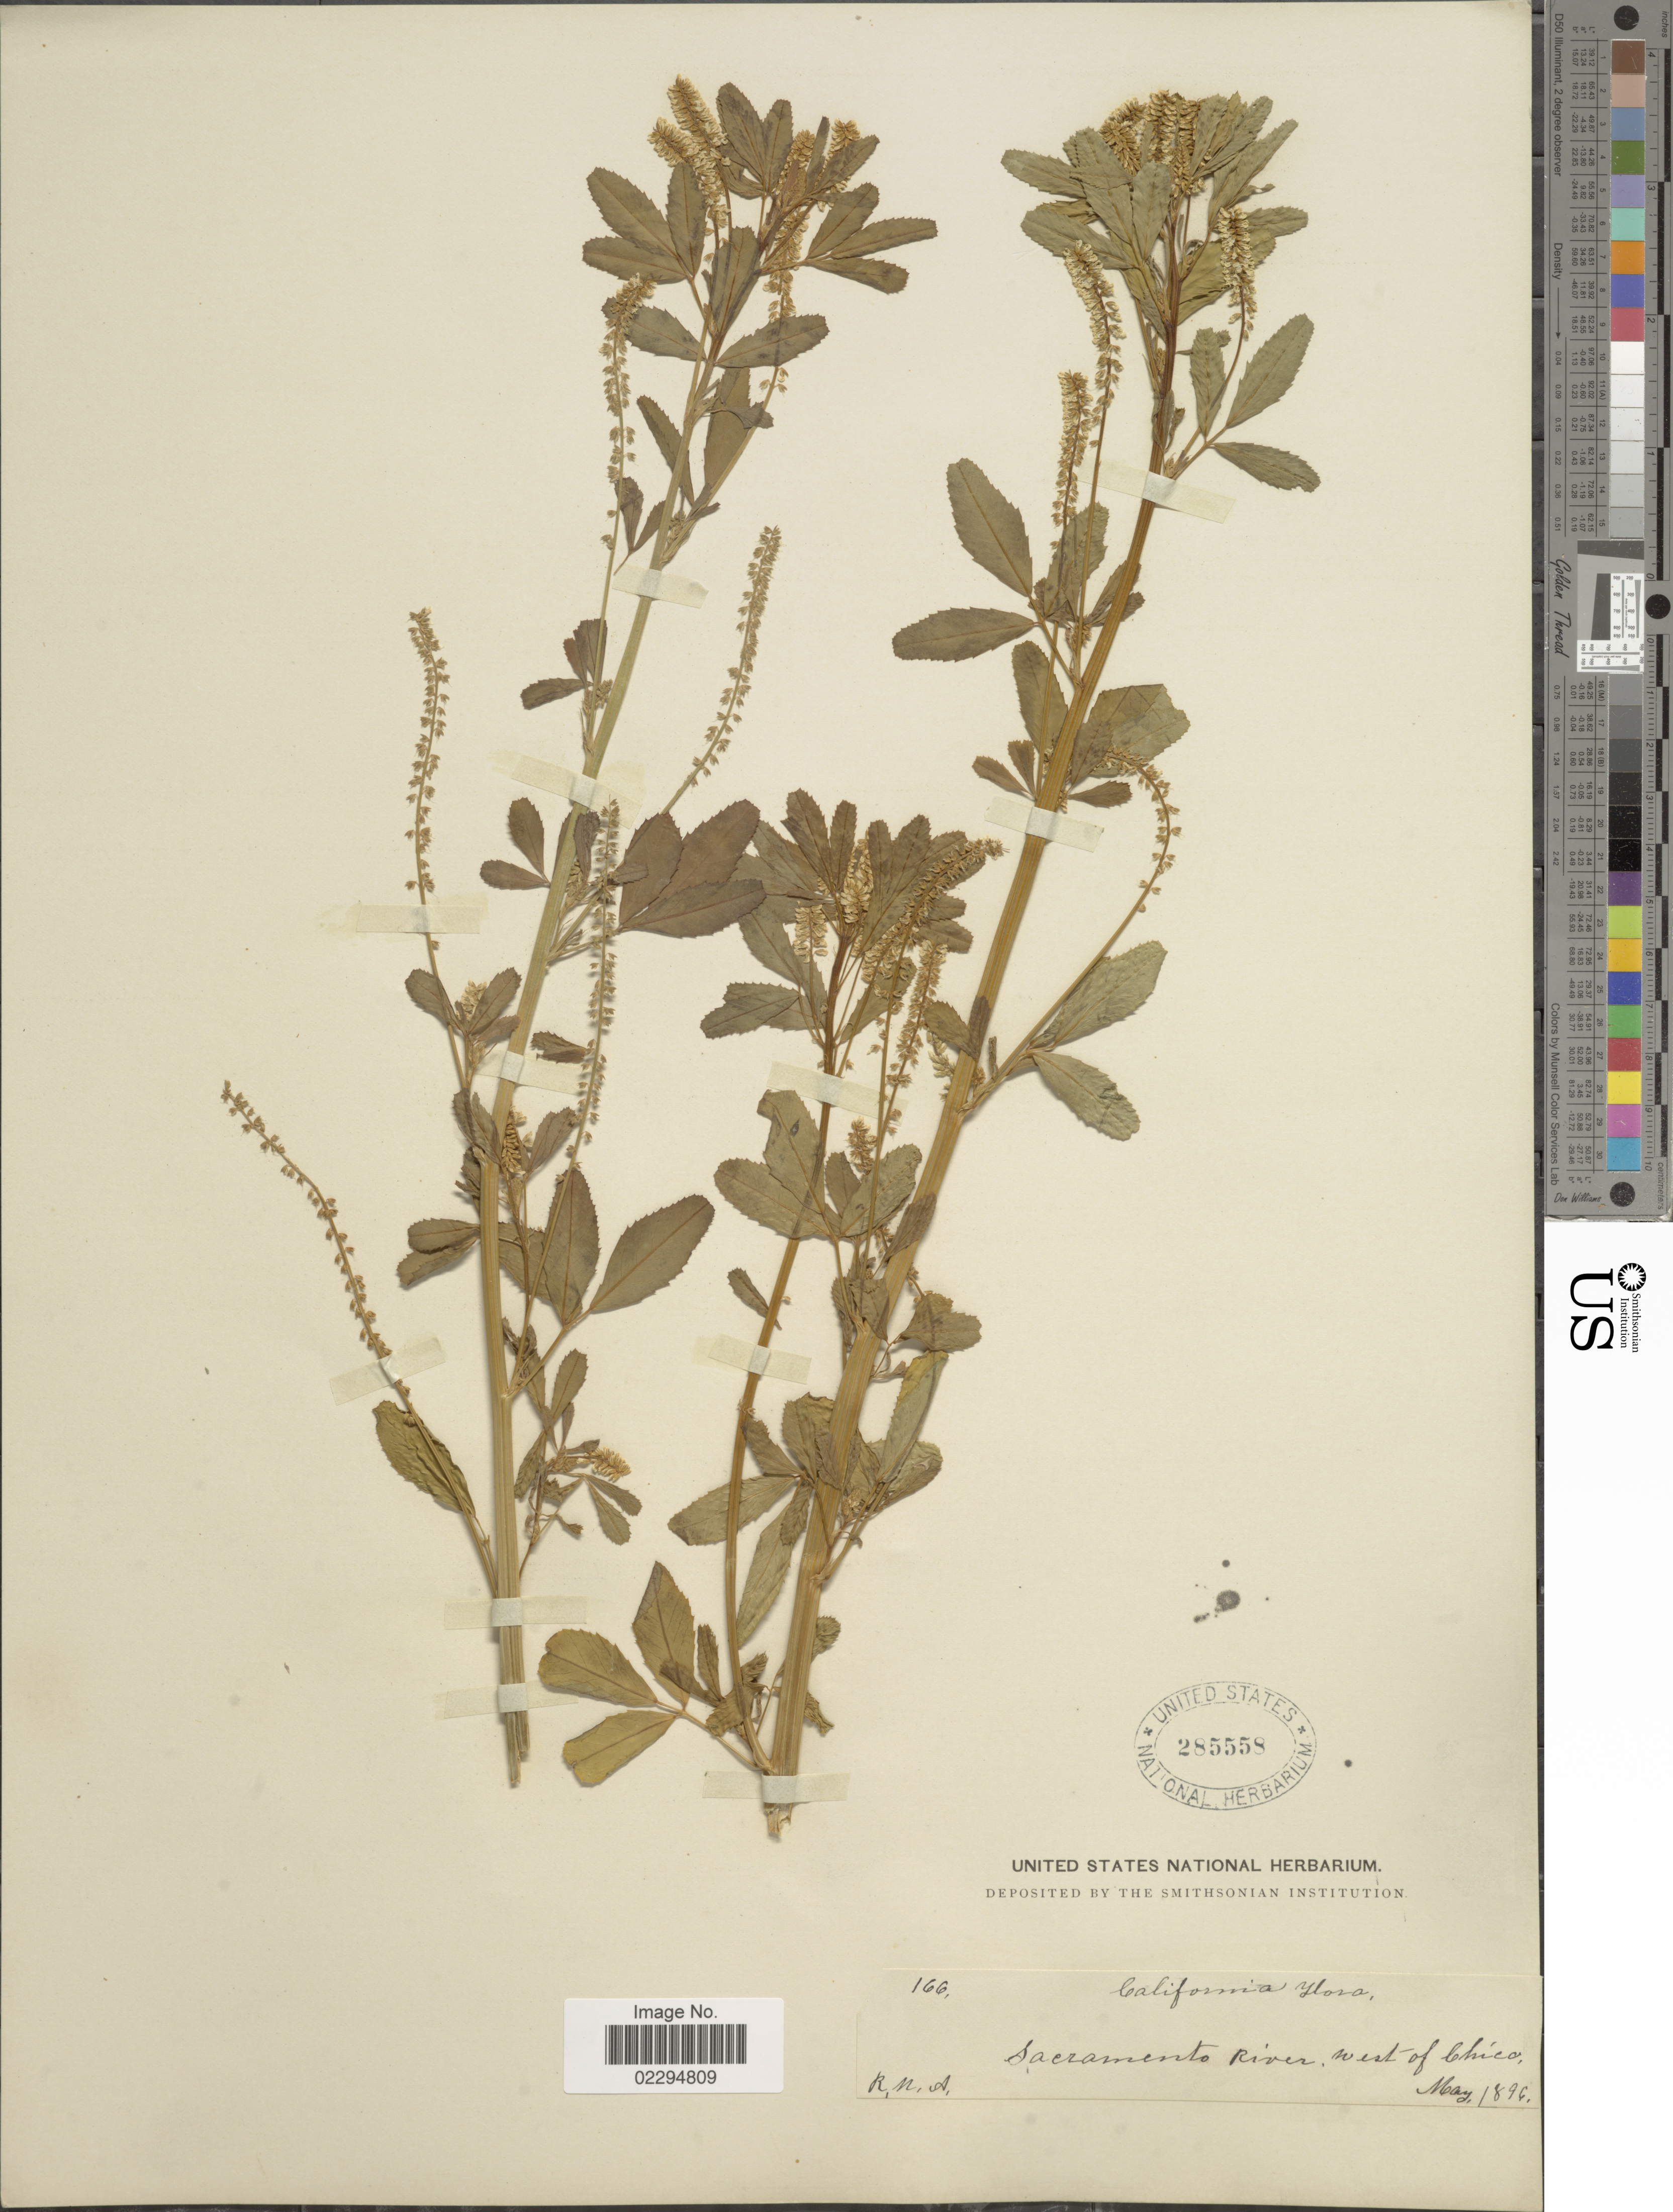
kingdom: Plantae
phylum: Tracheophyta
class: Magnoliopsida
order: Fabales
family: Fabaceae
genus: Melilotus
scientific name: Melilotus officinalis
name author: (L.) Lam.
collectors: R. M. A.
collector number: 166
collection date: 1896-05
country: United States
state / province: California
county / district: Butte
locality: Sacramento River, west of Chico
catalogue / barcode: US 285558